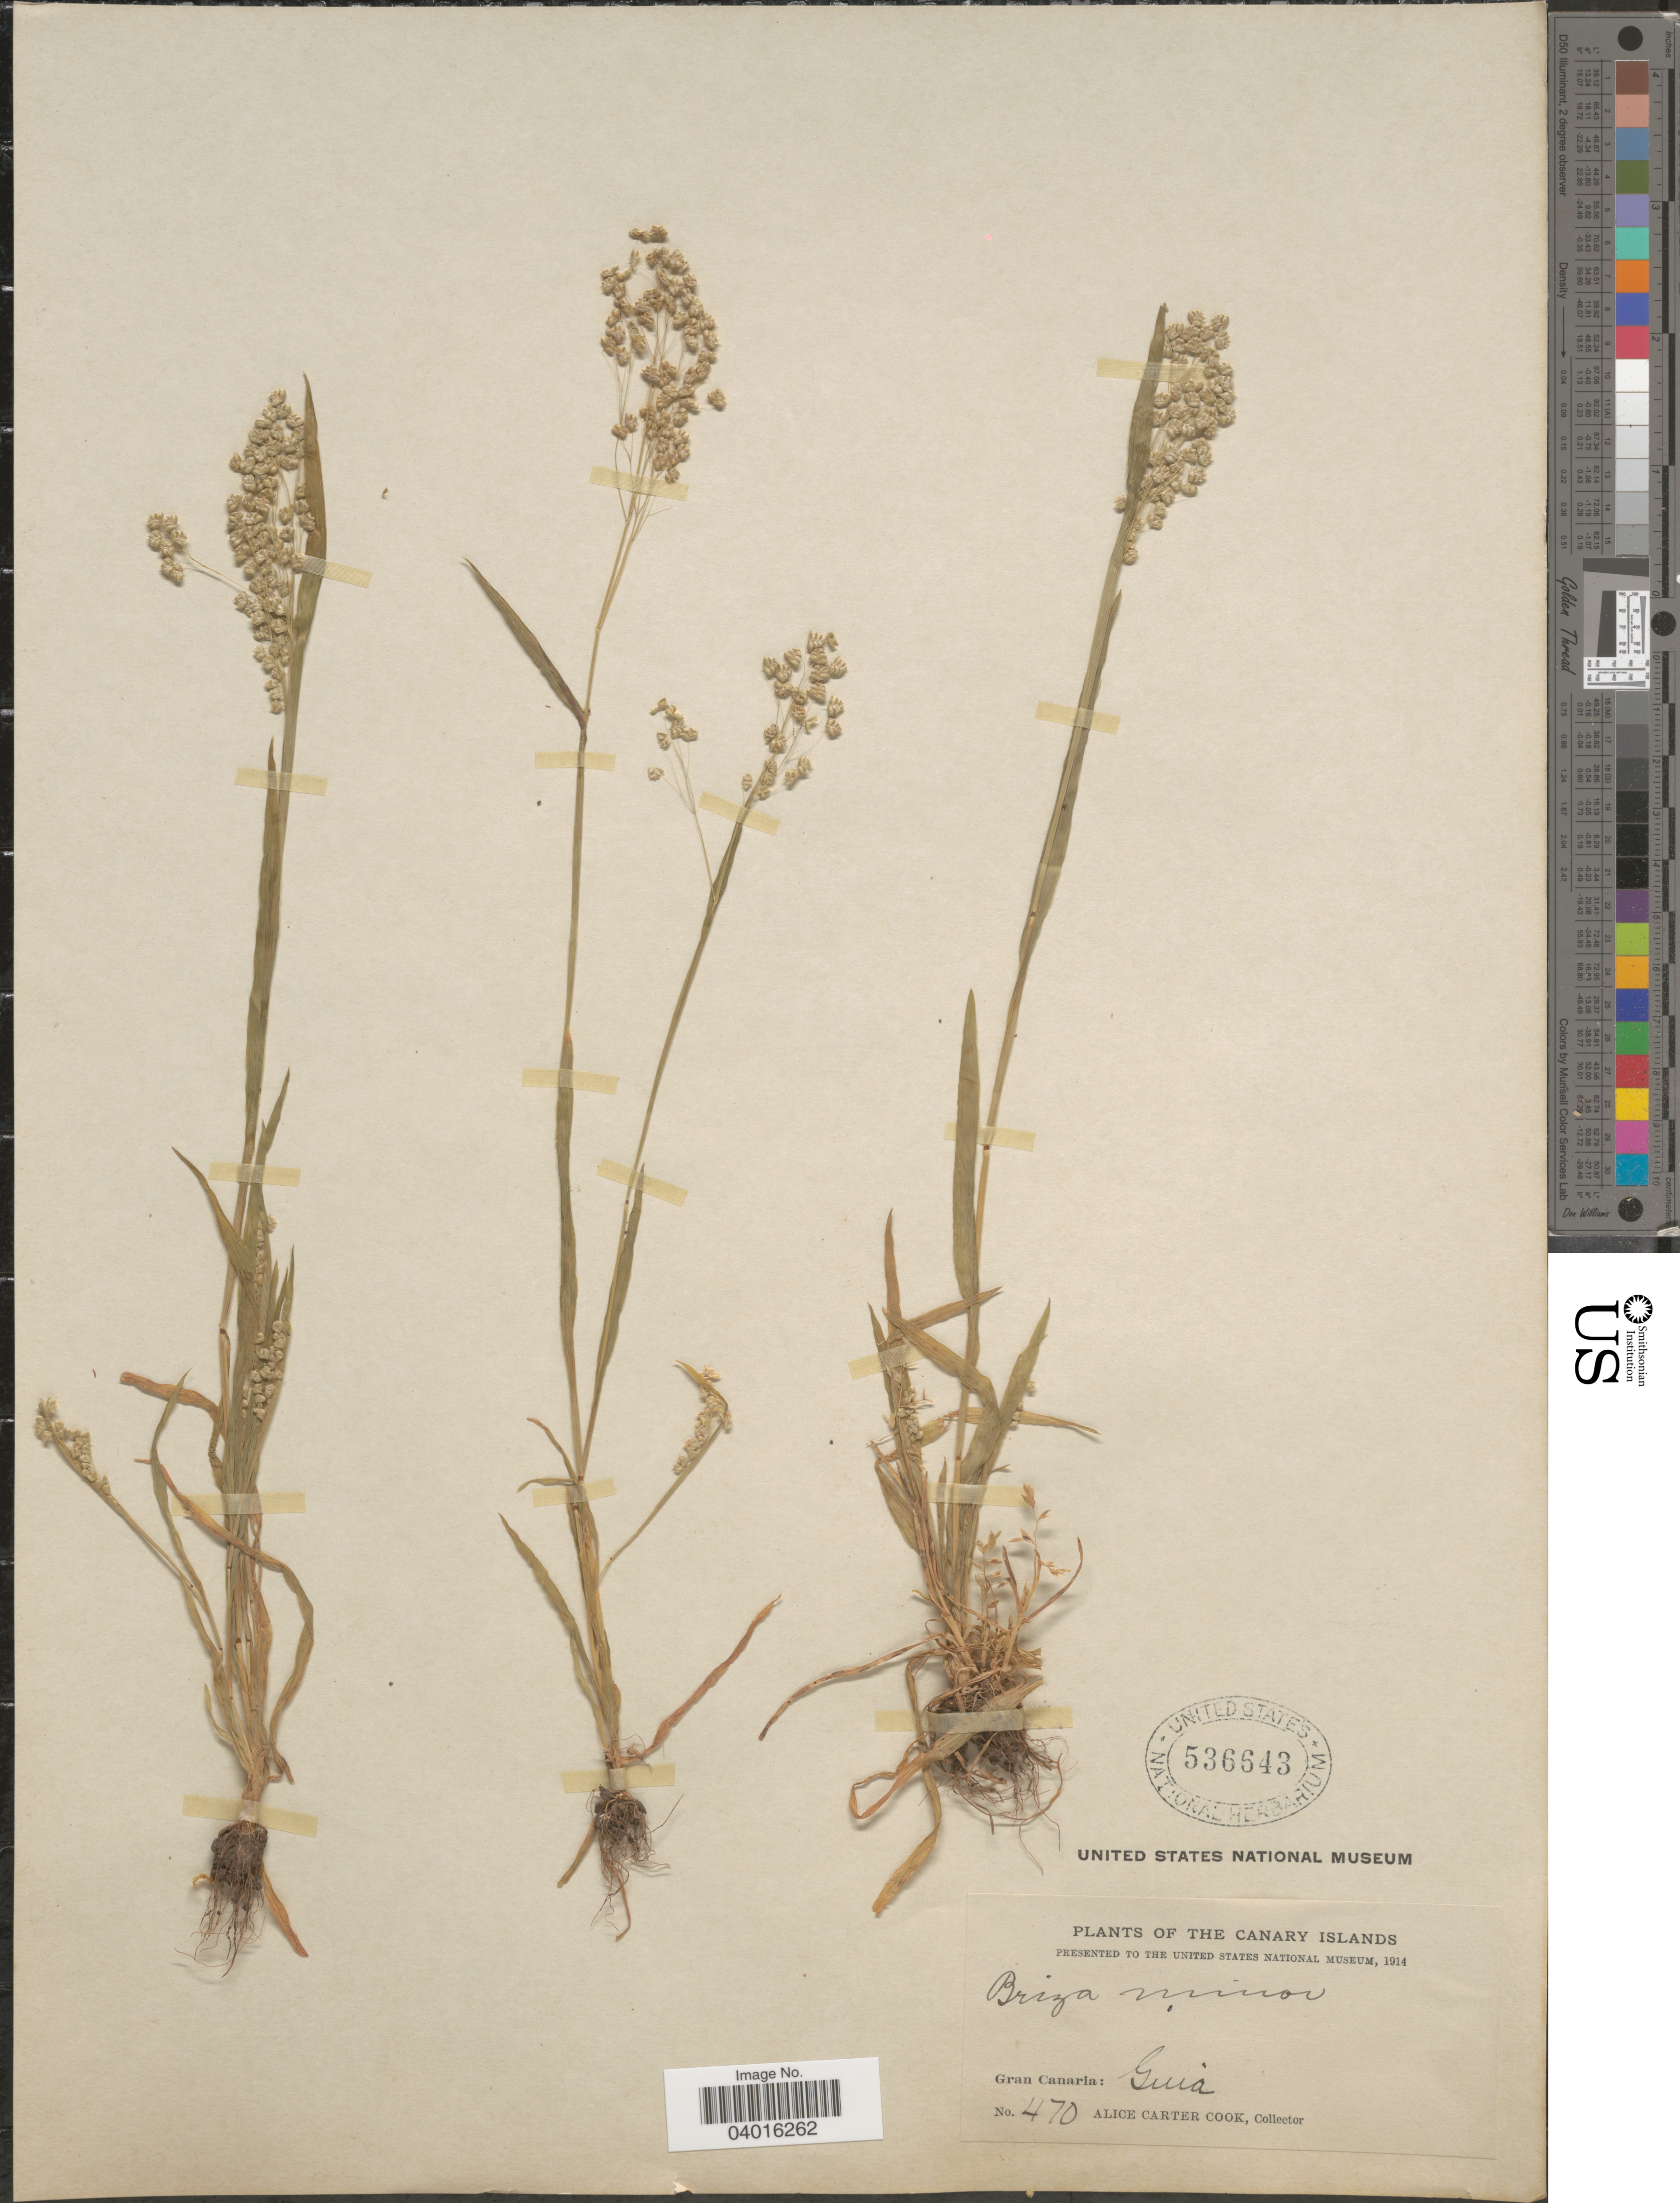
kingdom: Plantae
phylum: Tracheophyta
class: Liliopsida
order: Poales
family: Poaceae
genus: Briza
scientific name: Briza minor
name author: L.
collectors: Alice C. Cook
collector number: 470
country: Spain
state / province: Canarias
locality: Canary Islands. Gran Canaria: Guia.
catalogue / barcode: US 536643